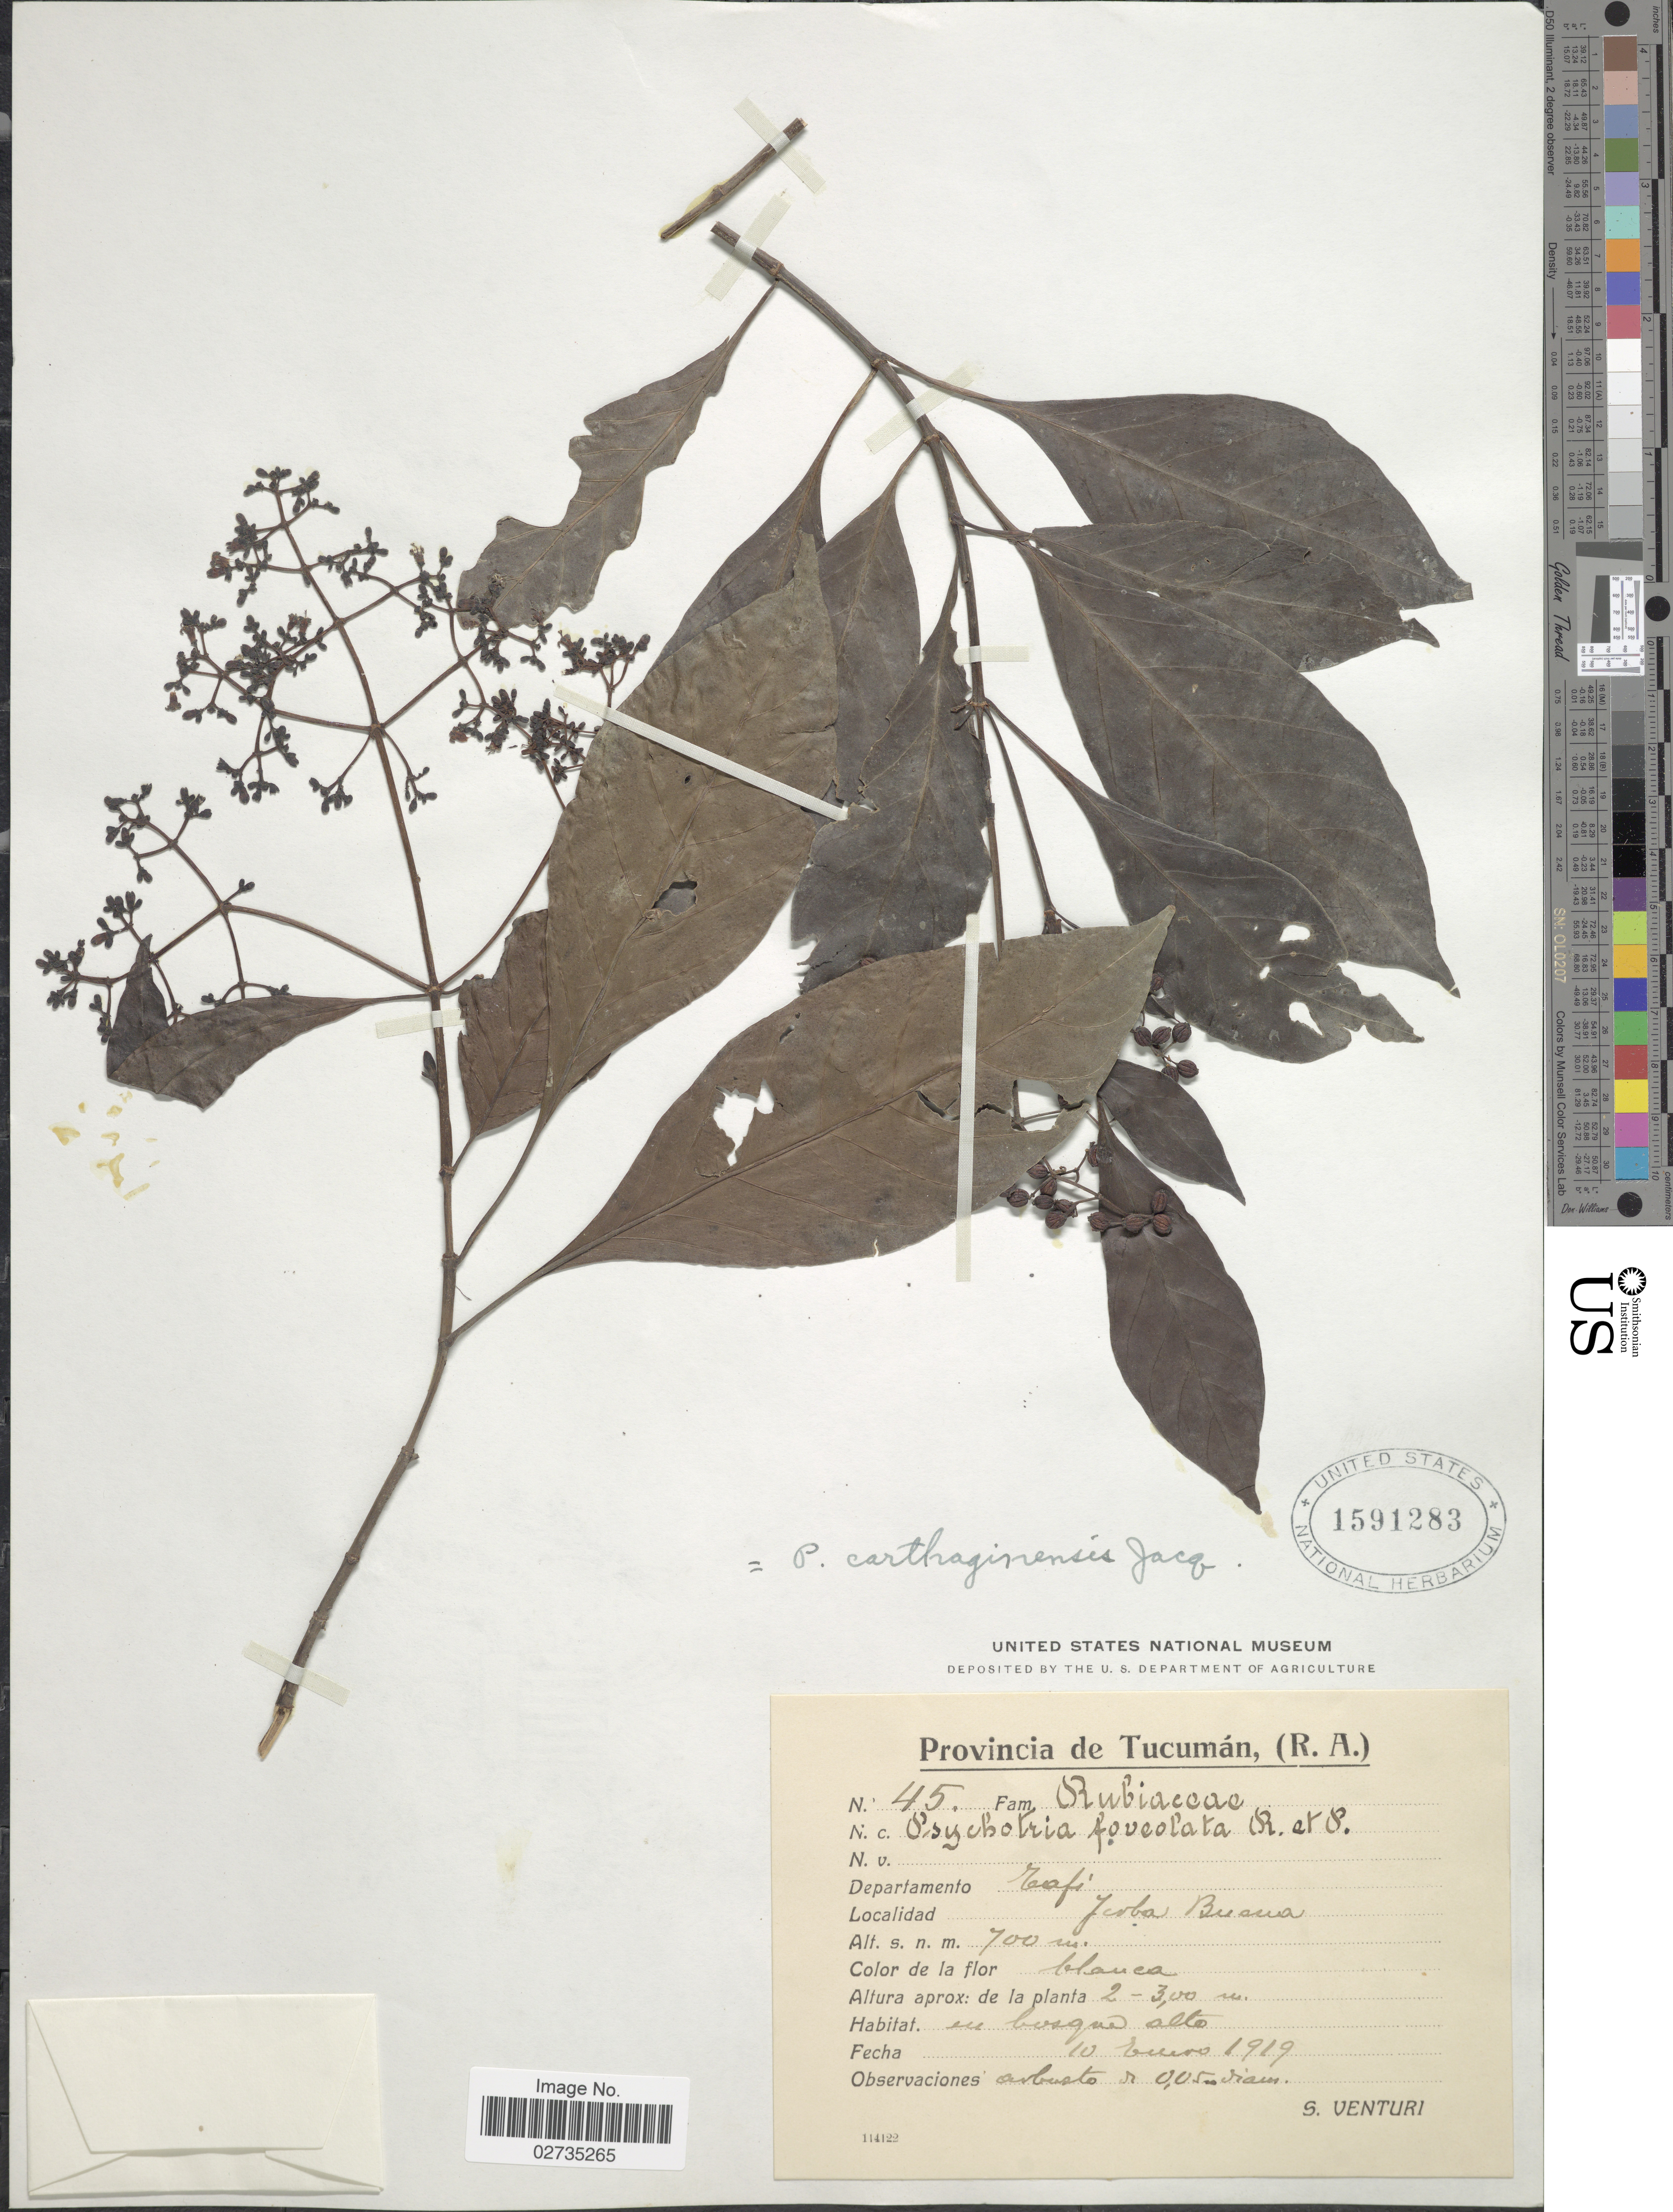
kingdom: Plantae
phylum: Tracheophyta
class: Magnoliopsida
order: Gentianales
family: Rubiaceae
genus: Psychotria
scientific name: Psychotria carthagenensis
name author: Jacq.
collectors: S. Venturi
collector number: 45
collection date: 1919-01-10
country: Argentina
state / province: Tucuman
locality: Provincia de Tucuman (R.A.) Departamento Tafi, Yerba Buena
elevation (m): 700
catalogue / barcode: US 1591283